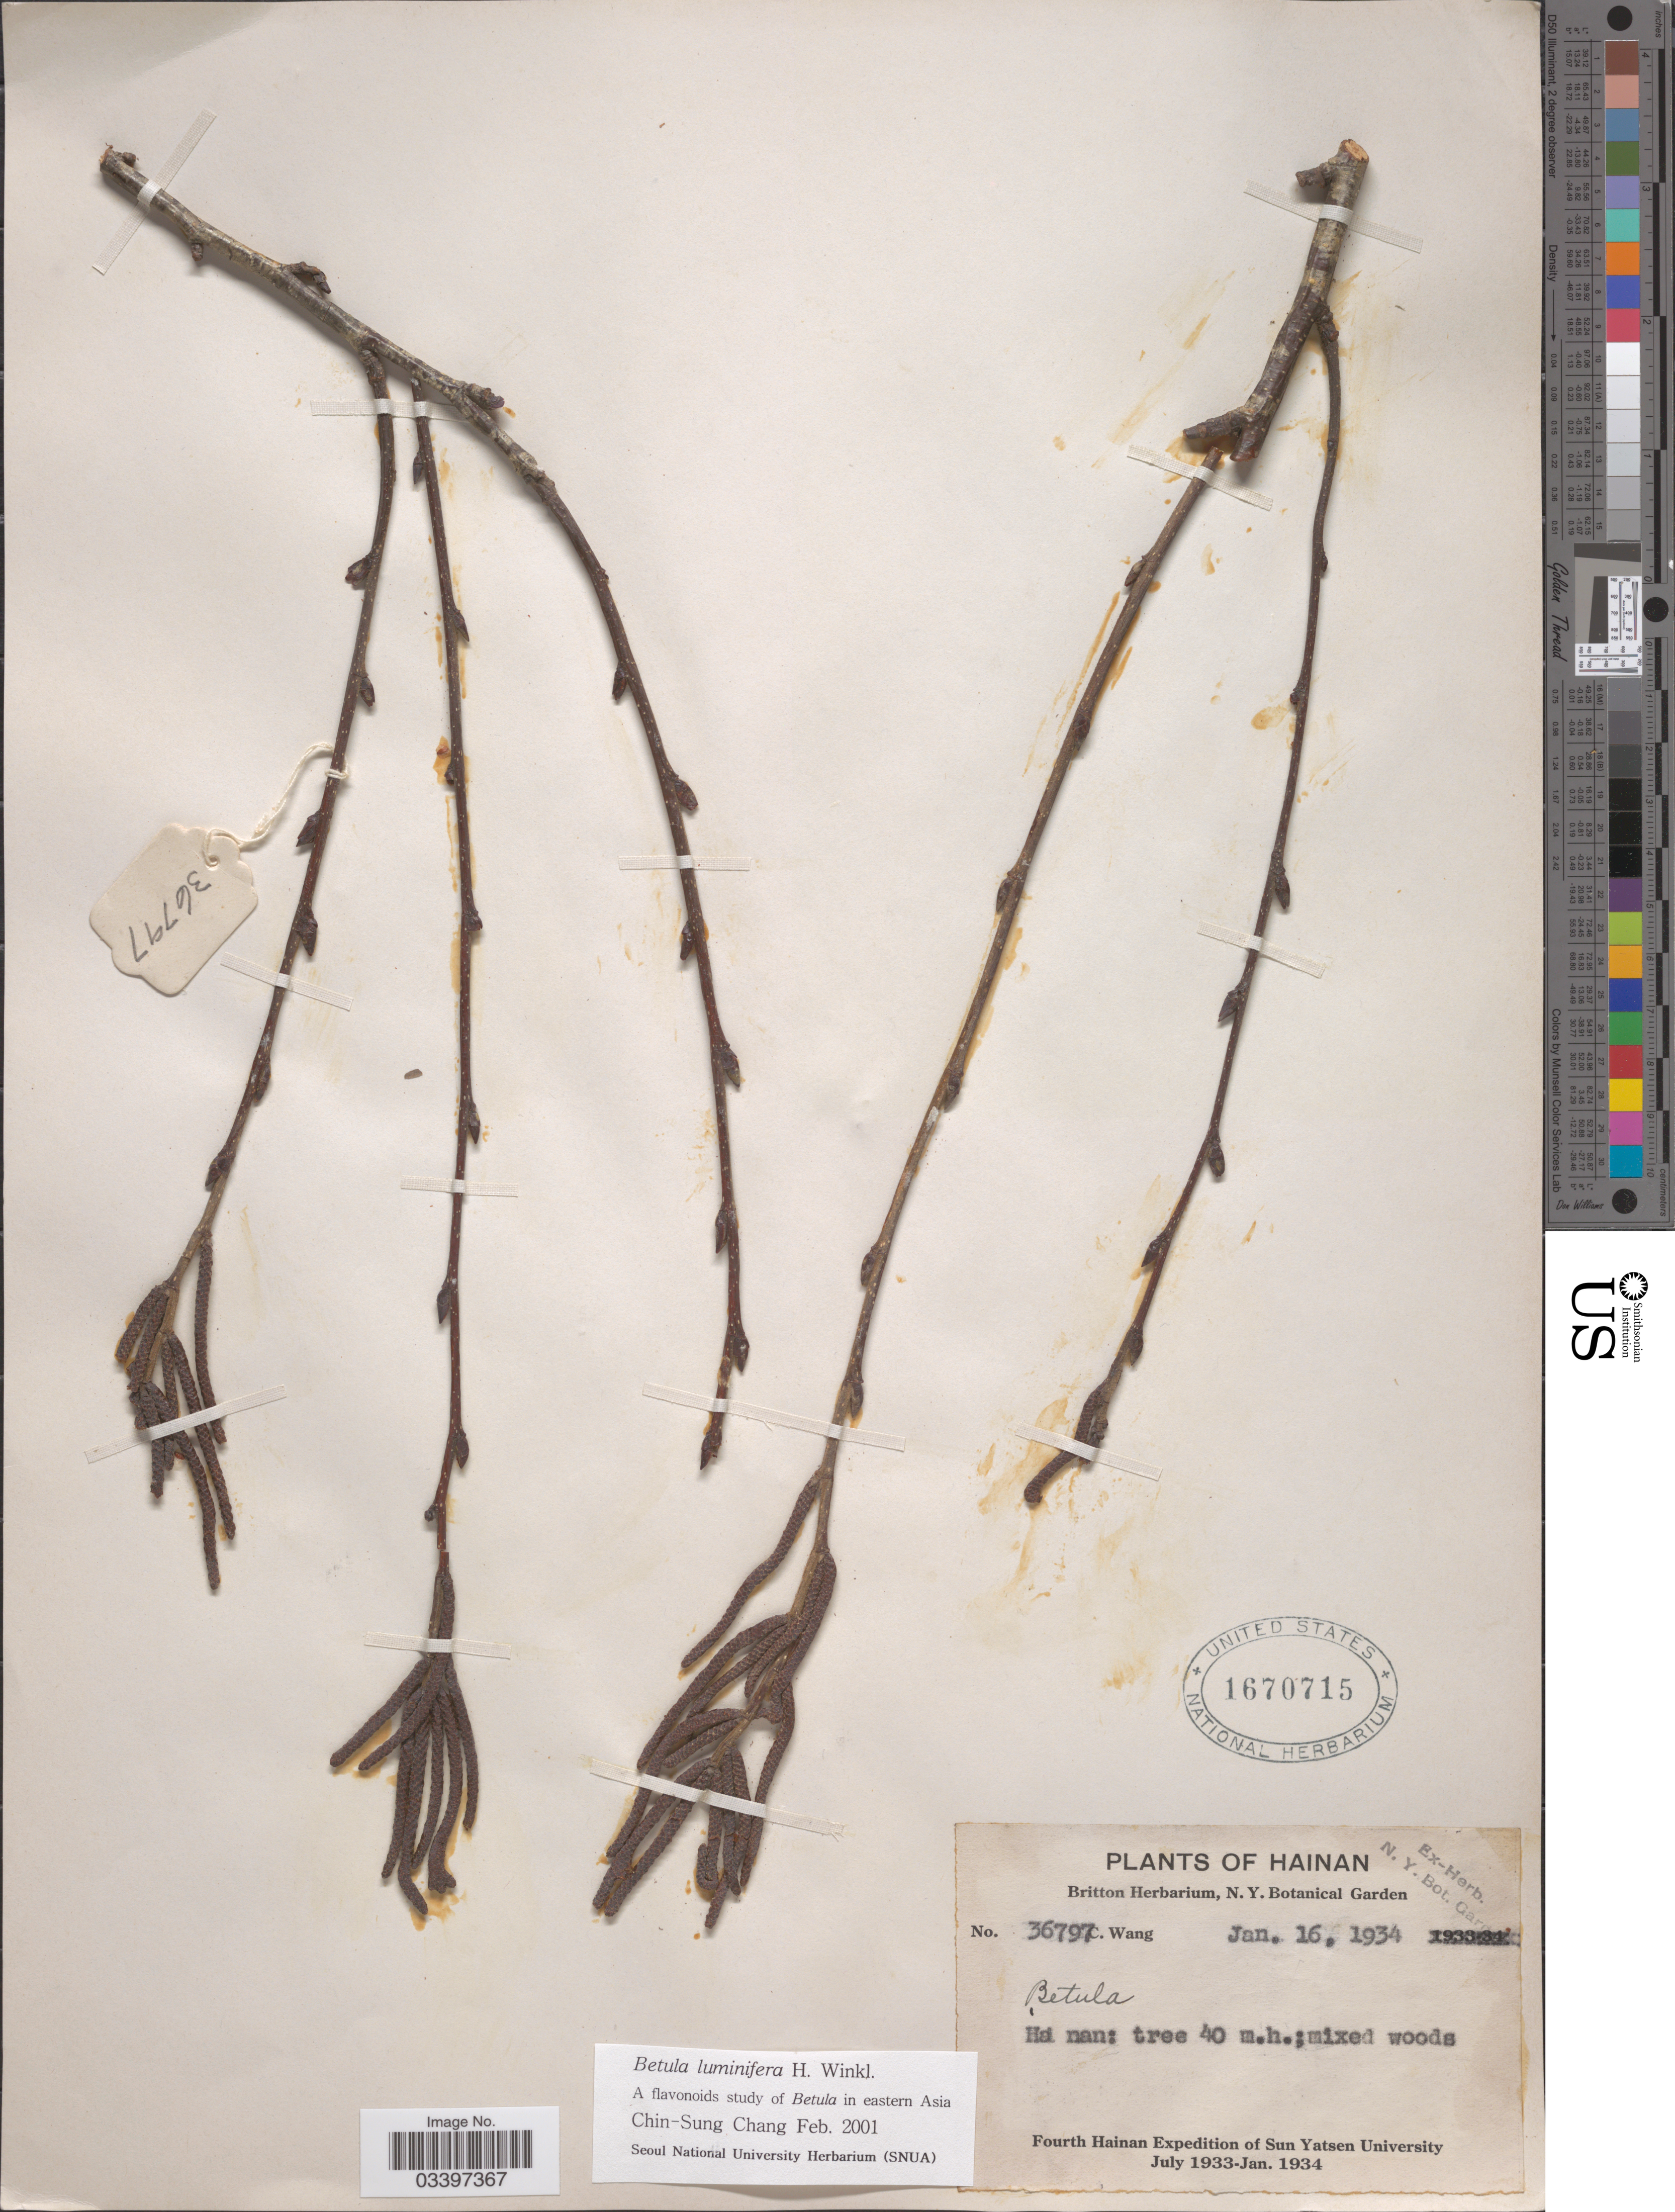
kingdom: Plantae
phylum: Tracheophyta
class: Magnoliopsida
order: Fagales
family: Betulaceae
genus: Betula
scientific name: Betula luminifera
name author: H.J.P. Winkl.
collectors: C. Wang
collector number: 36797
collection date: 1934-01-16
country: China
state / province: Hainan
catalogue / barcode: US 1670715